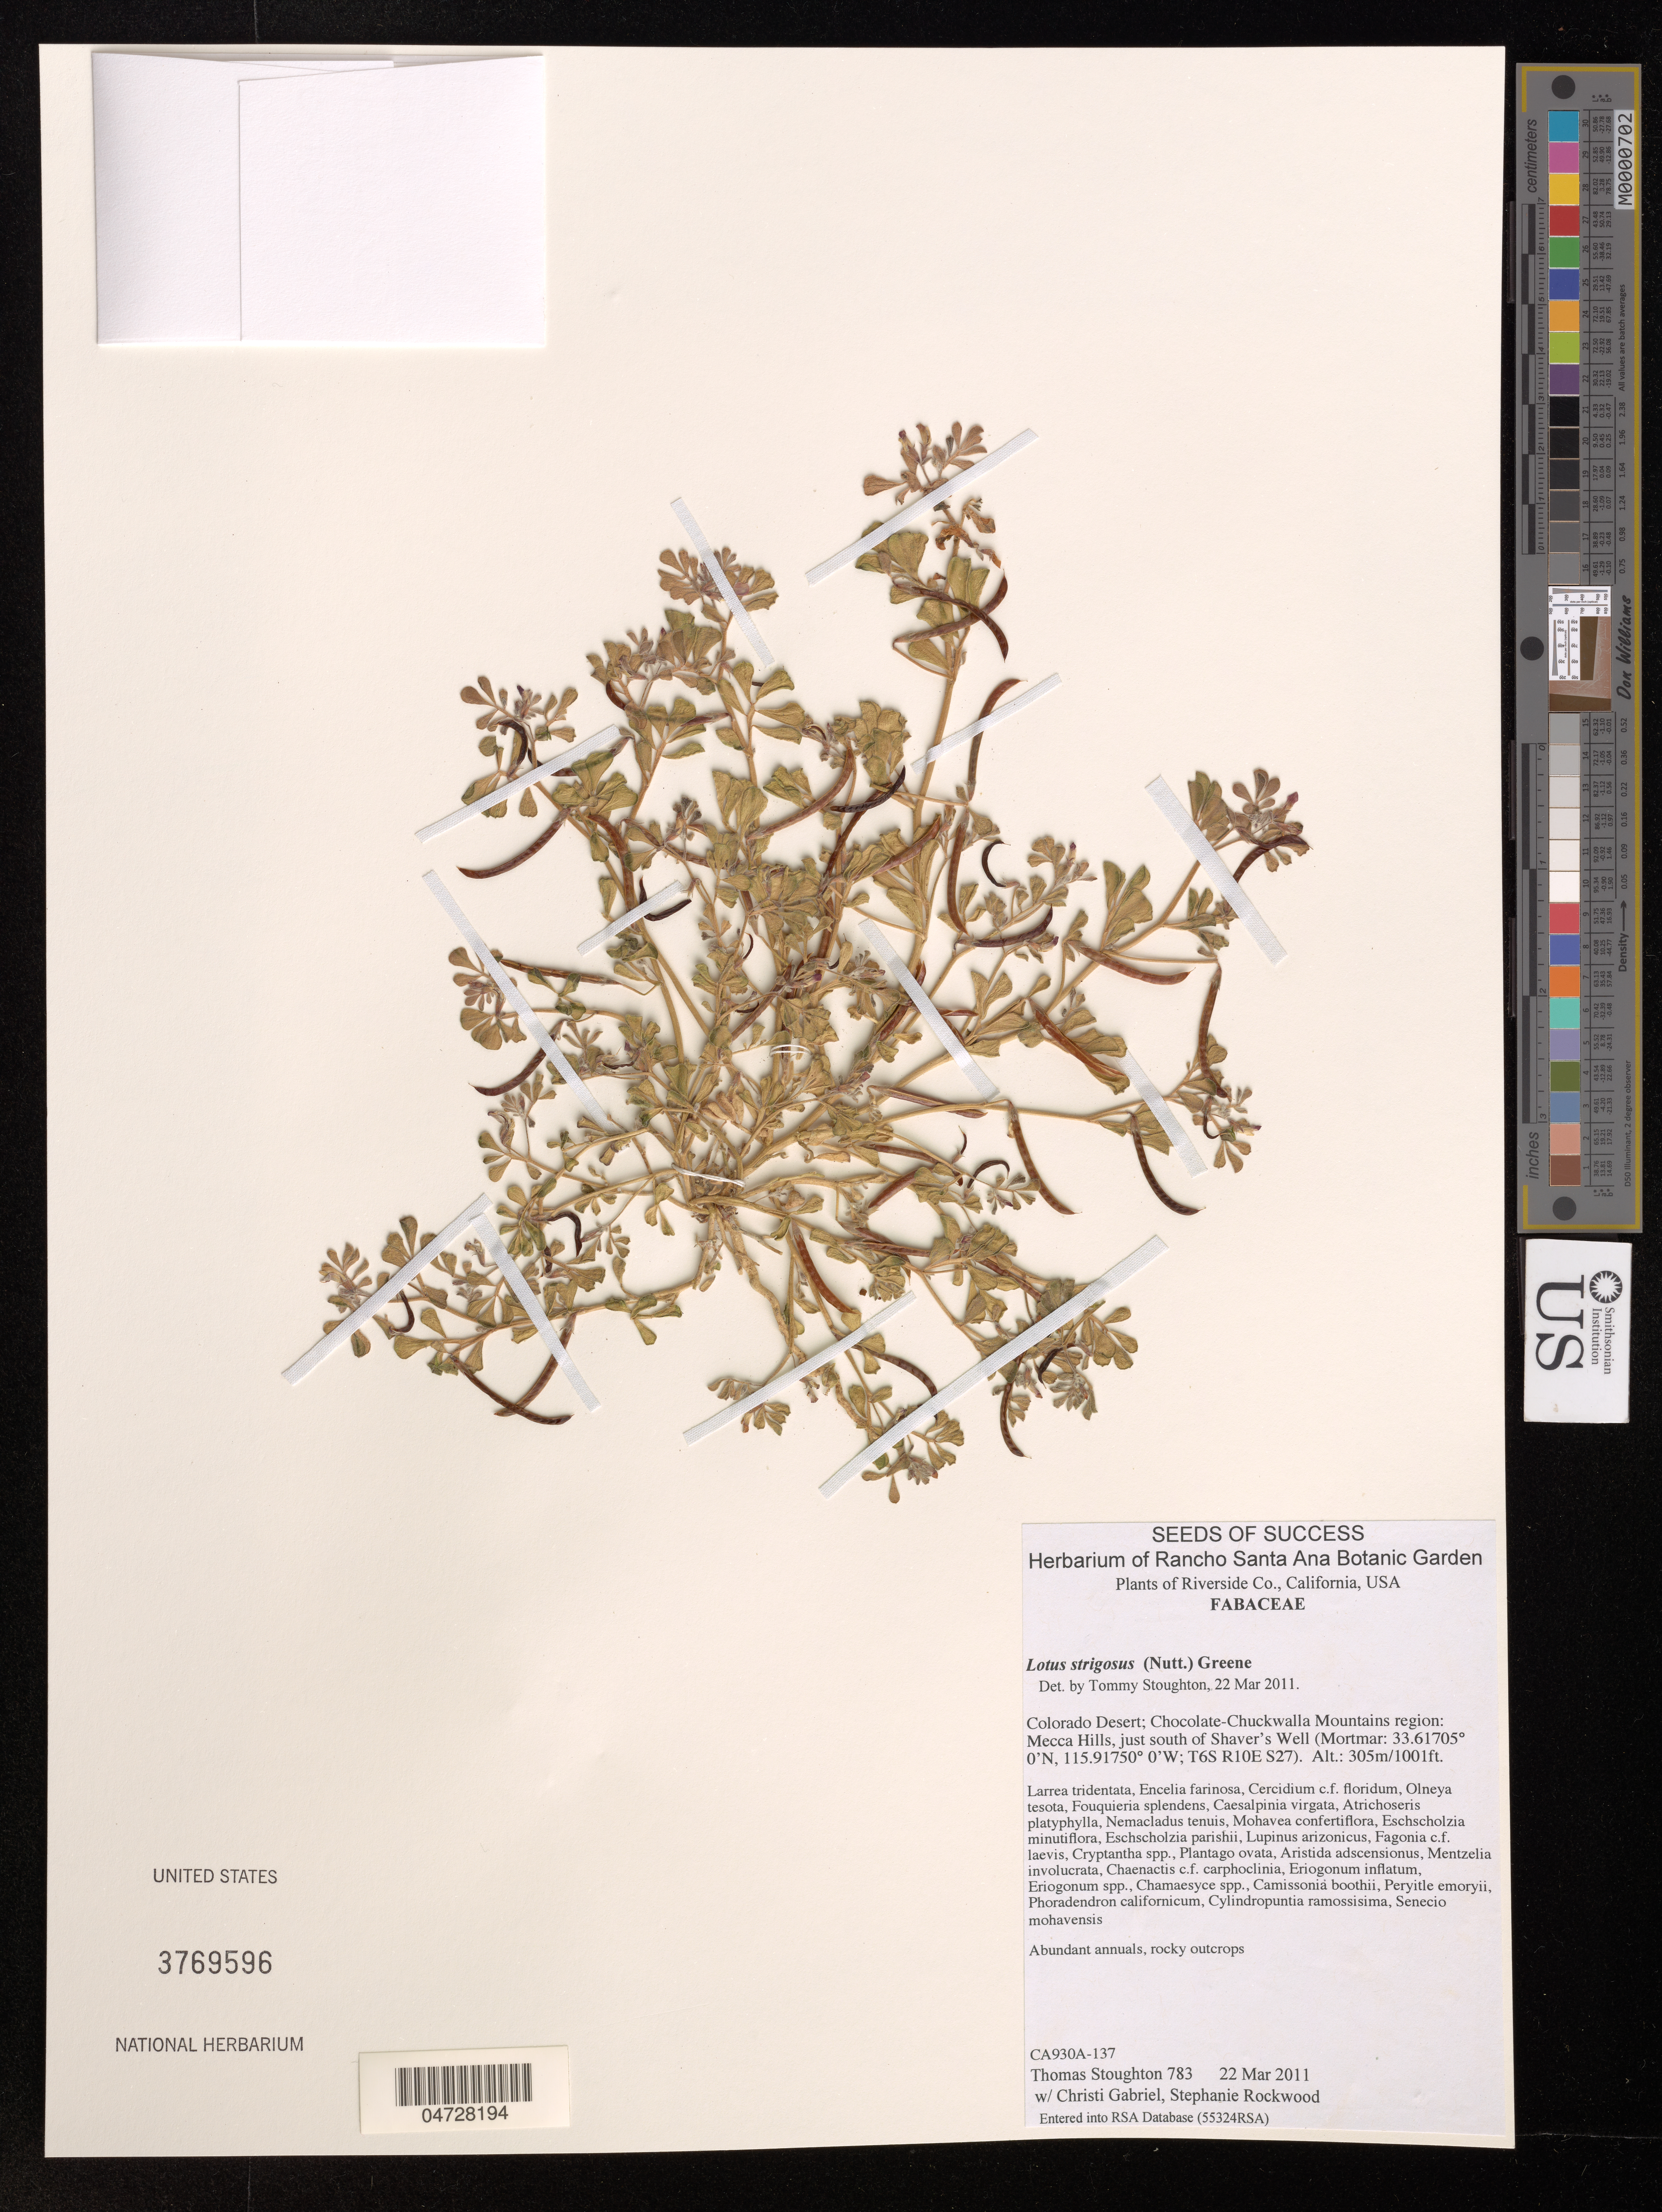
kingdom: Plantae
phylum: Tracheophyta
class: Magnoliopsida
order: Fabales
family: Fabaceae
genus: Lotus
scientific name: Lotus strigosus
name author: (Nutt. ex Torr. & A. Gray) Greene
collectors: T. Stoughton & C. Gabriel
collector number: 783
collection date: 2011-03-22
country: United States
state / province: California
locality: Riverside Co., Colorado Desert; Chocolate-Chuckwalla Mountains region: Mecca Hills, just south of Shaver's Well (Mortmar).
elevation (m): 305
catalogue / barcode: US 3769596